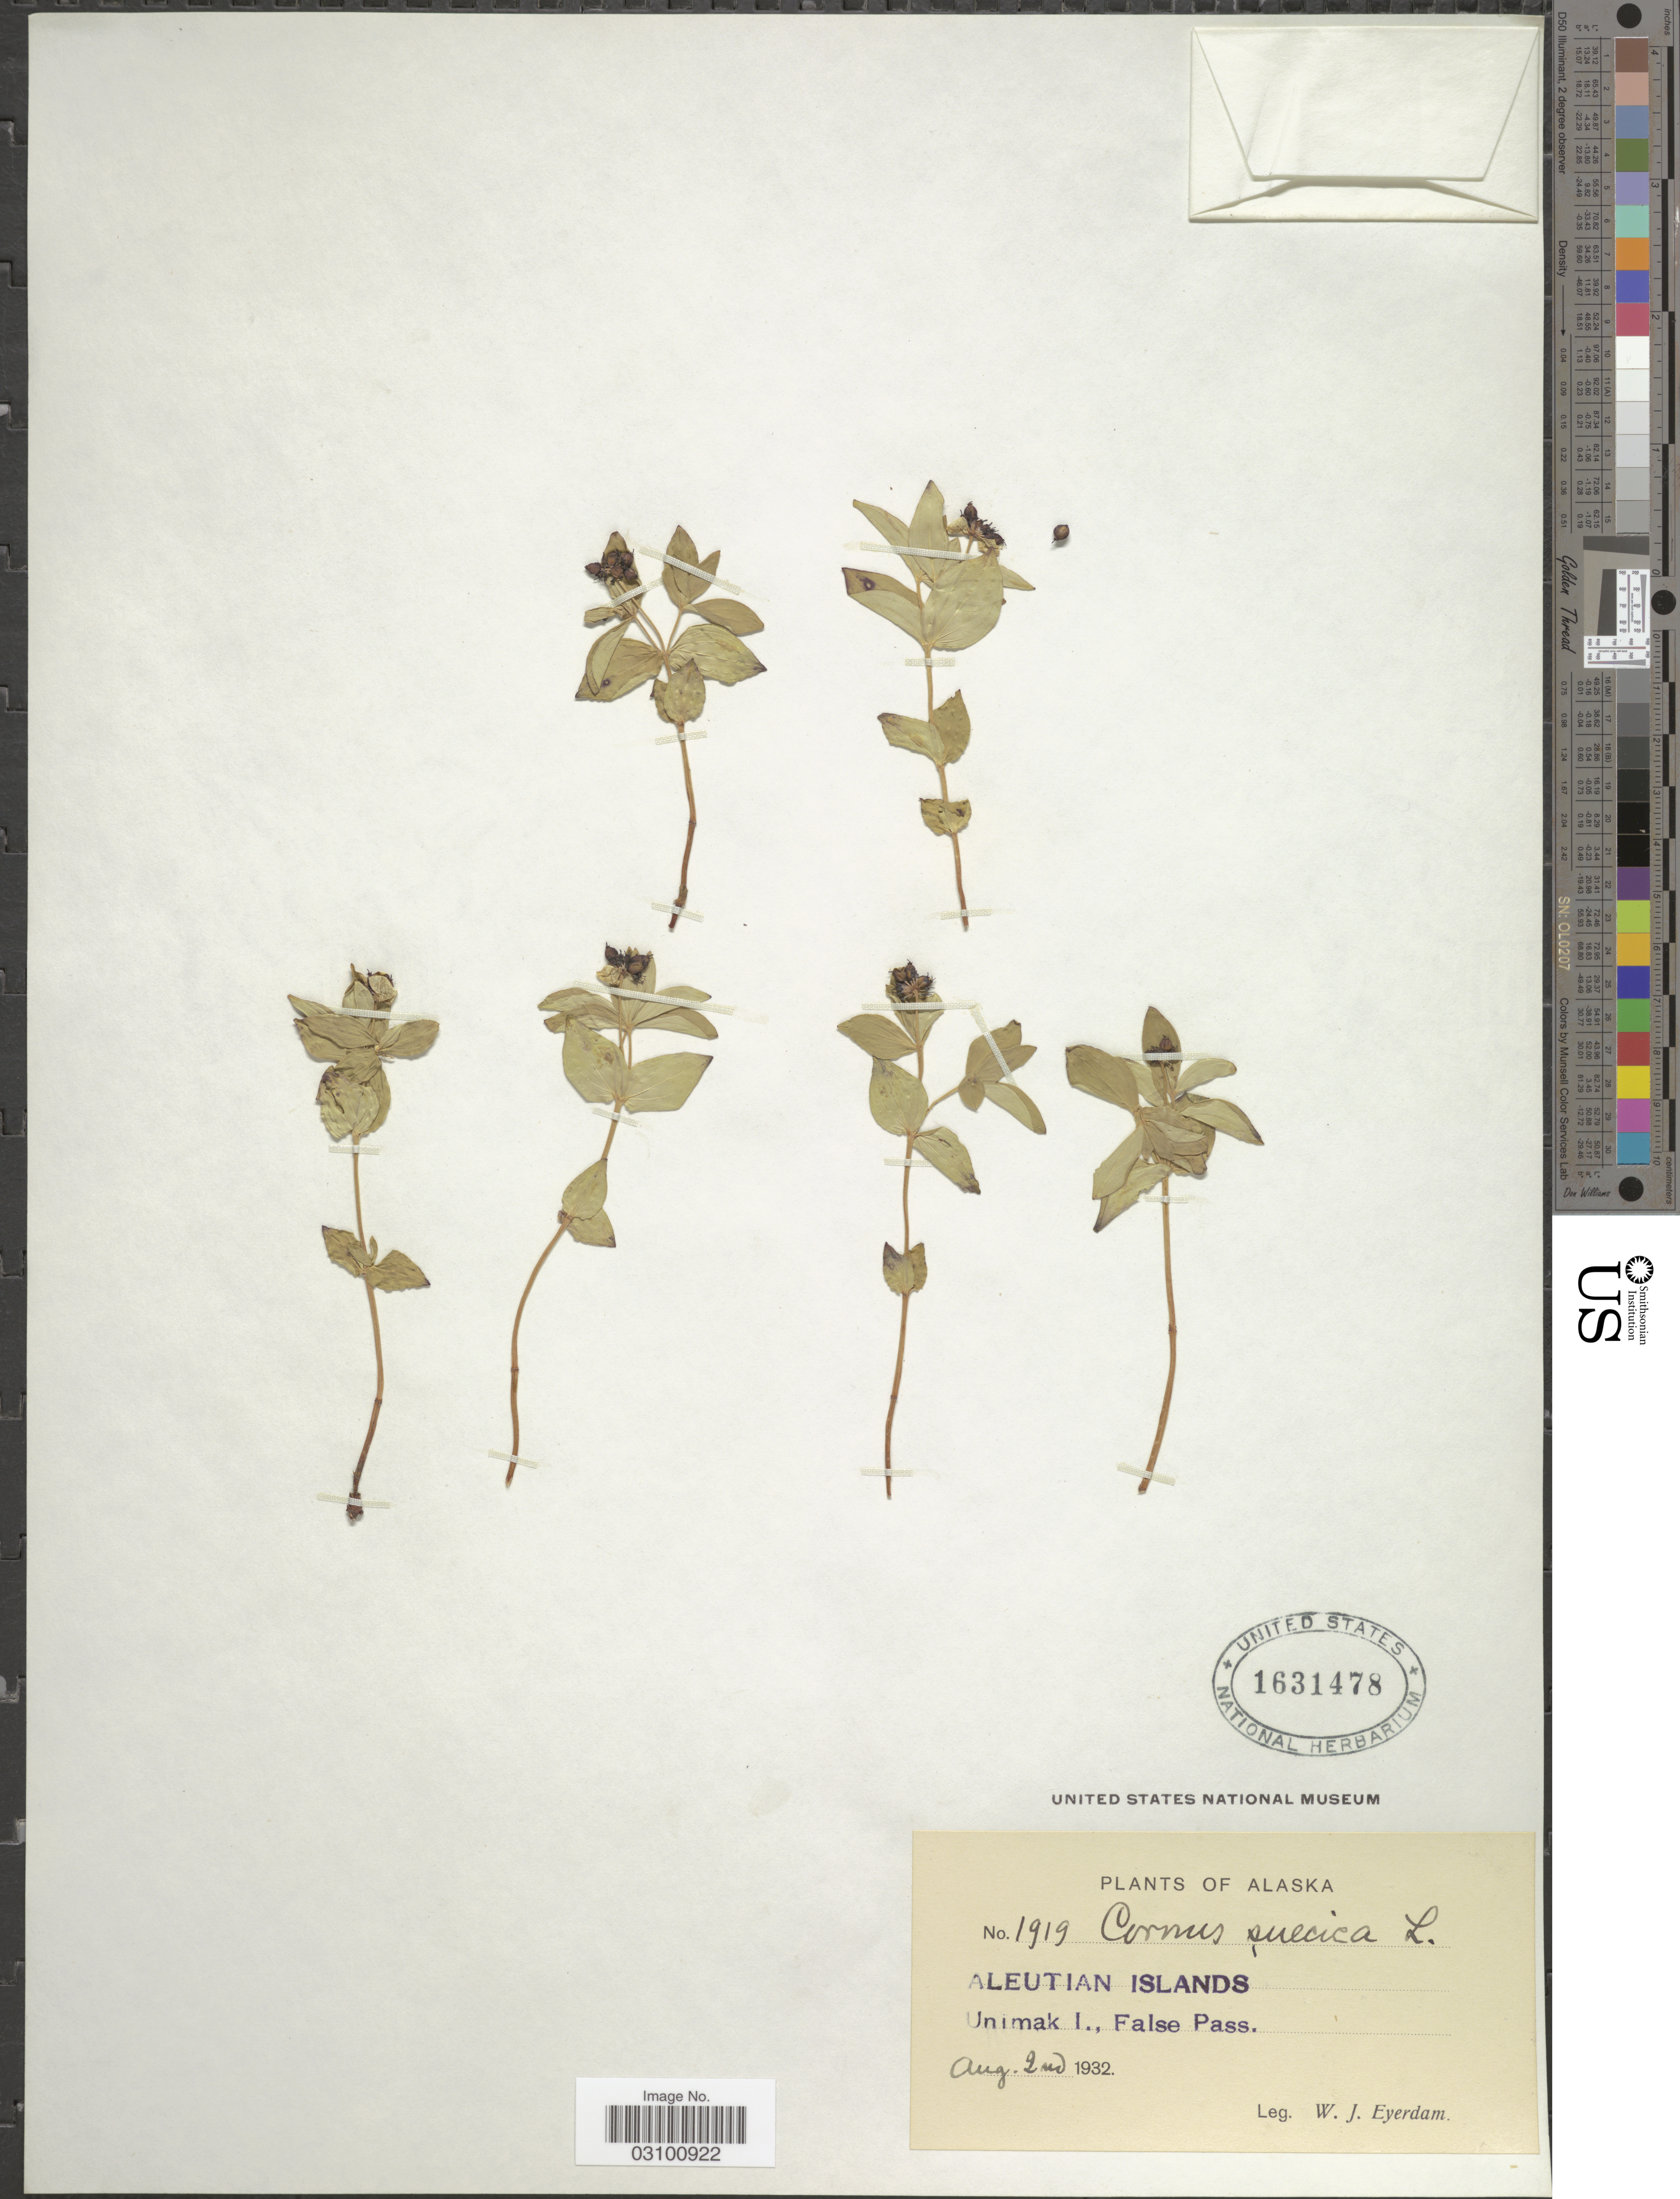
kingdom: Plantae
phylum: Tracheophyta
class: Magnoliopsida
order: Cornales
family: Cornaceae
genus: Cornus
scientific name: Cornus suecica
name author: L.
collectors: W. J. Eyerdam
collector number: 1919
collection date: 1932-08-02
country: United States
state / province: Alaska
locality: Aleutian Islands. Unimak I., False Pass.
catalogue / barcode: US 1631478